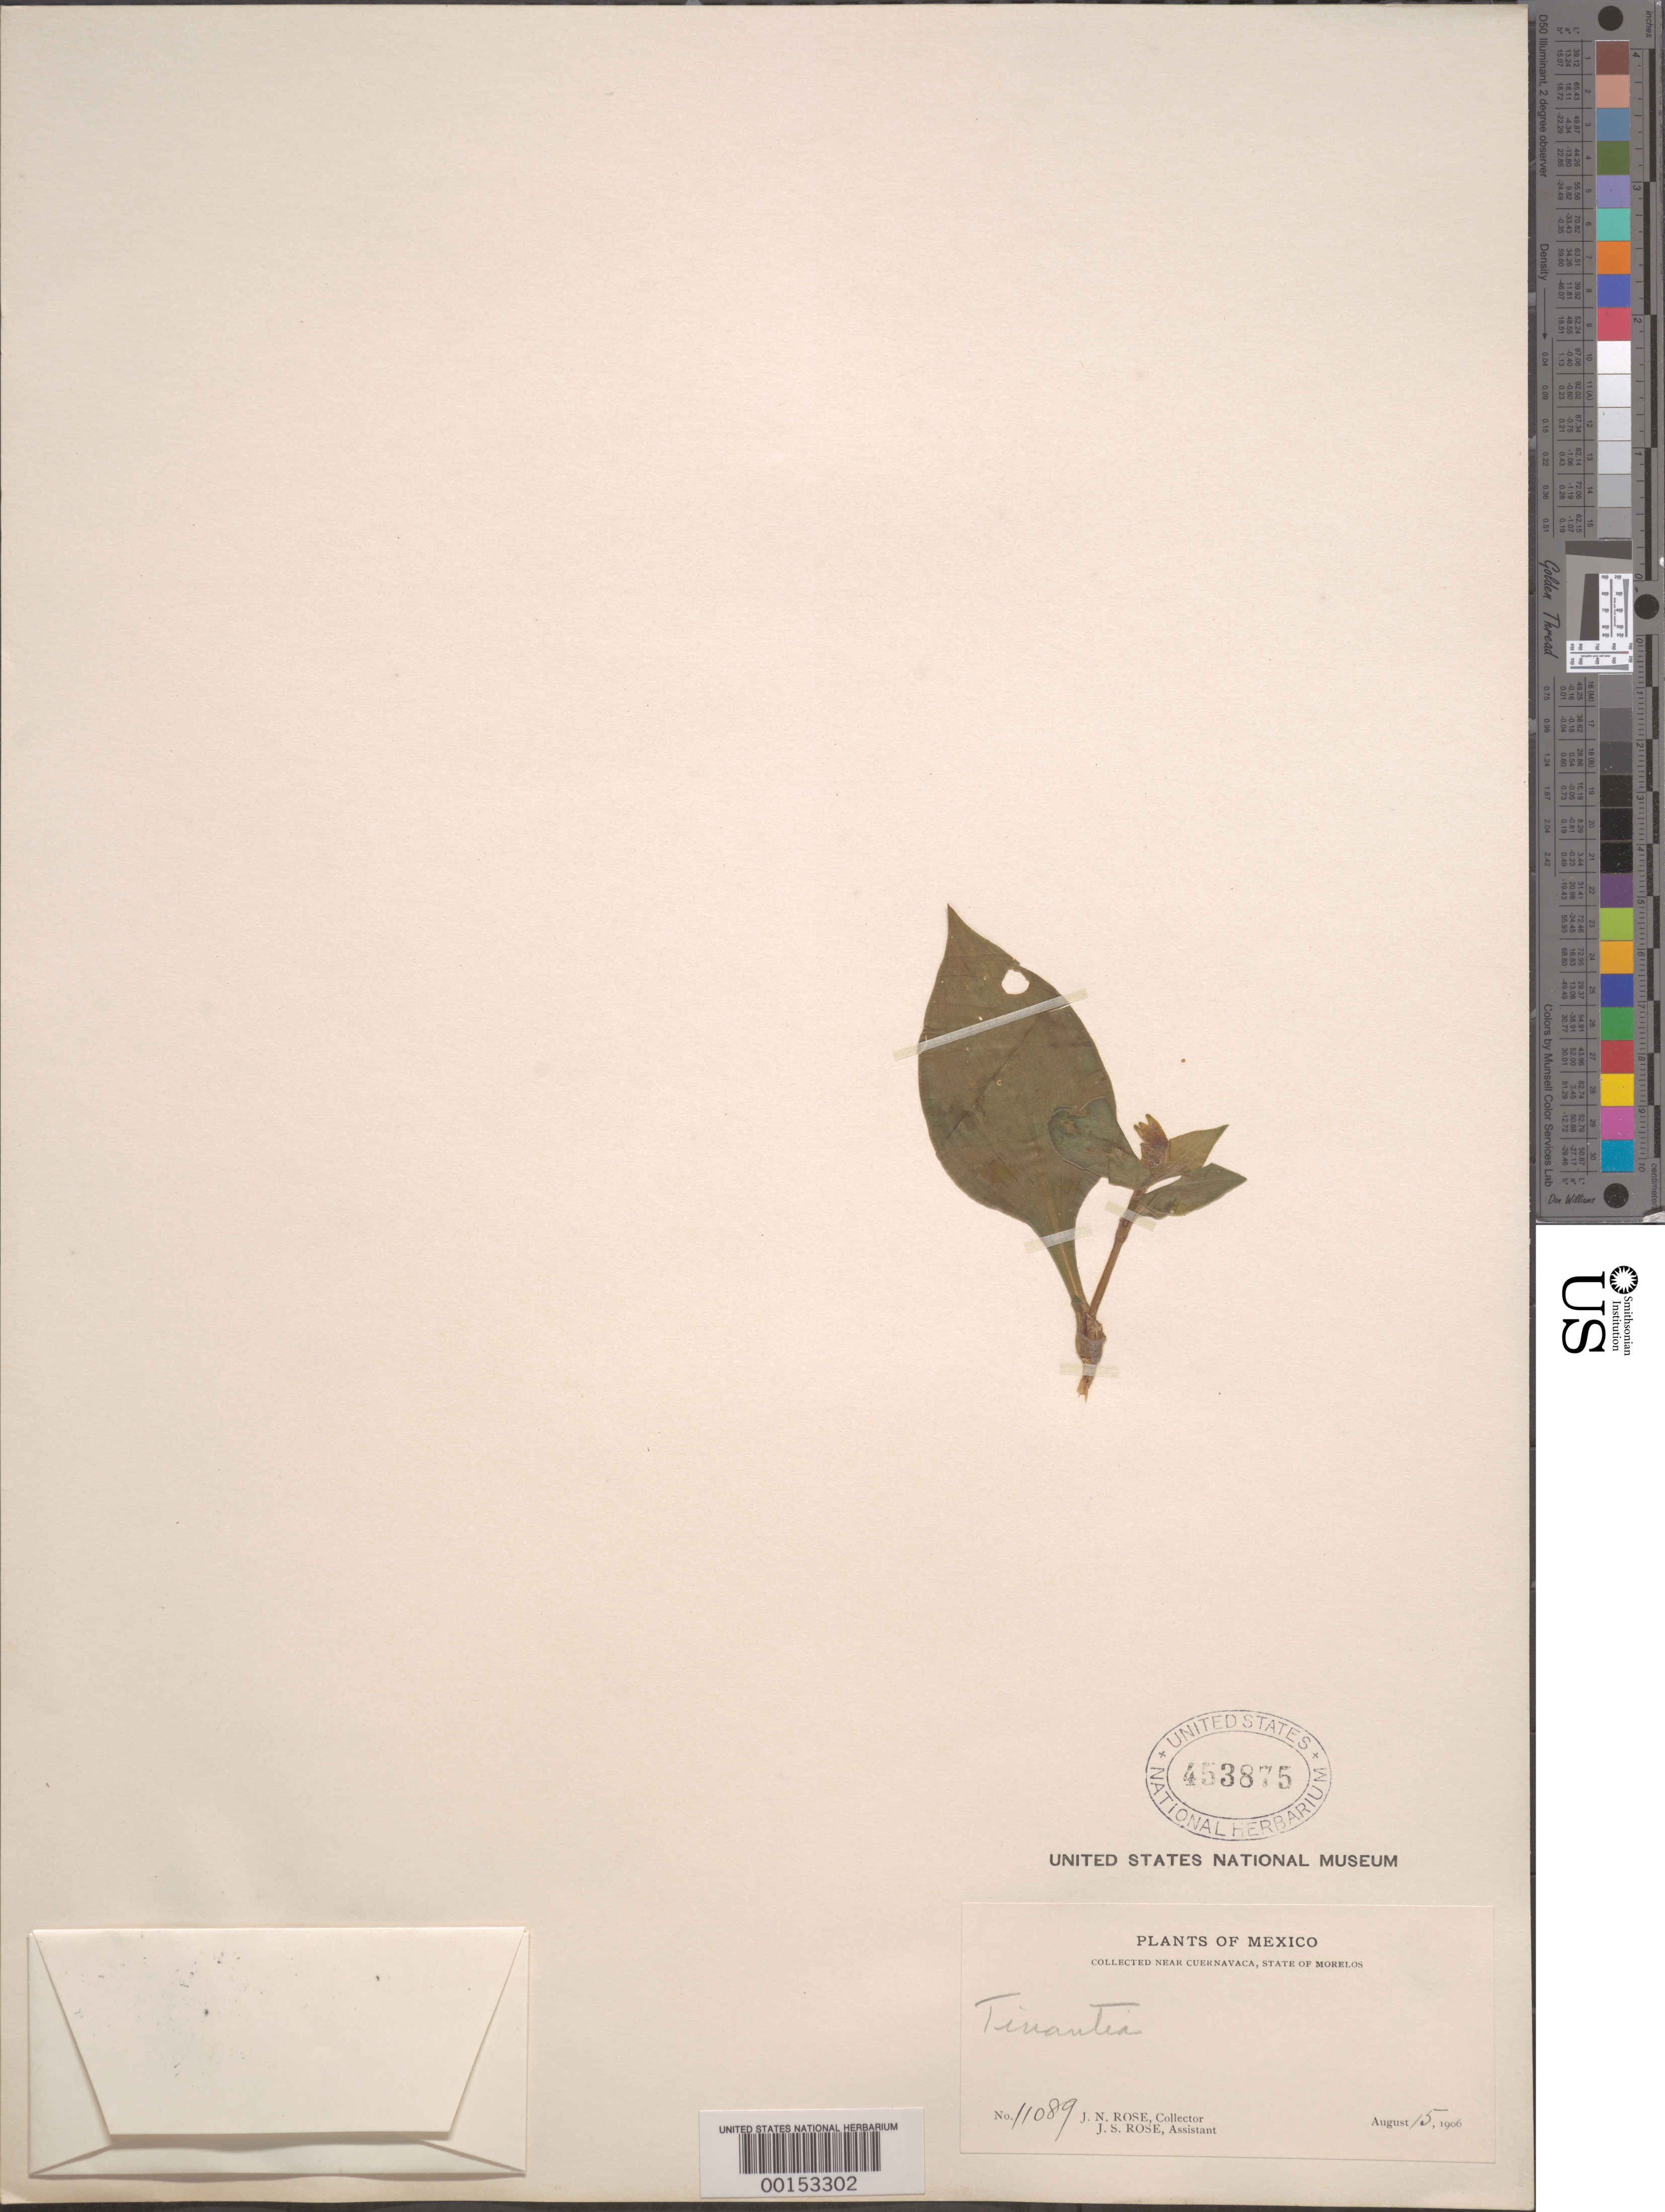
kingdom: Plantae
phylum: Tracheophyta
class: Liliopsida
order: Commelinales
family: Commelinaceae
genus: Tinantia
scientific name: Tinantia sp.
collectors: J. N. Rose & J. S. Rose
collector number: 11089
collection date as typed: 15 Aug 1906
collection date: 1906-08-15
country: Mexico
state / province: Morelos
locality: Cuernavaca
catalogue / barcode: US 453875